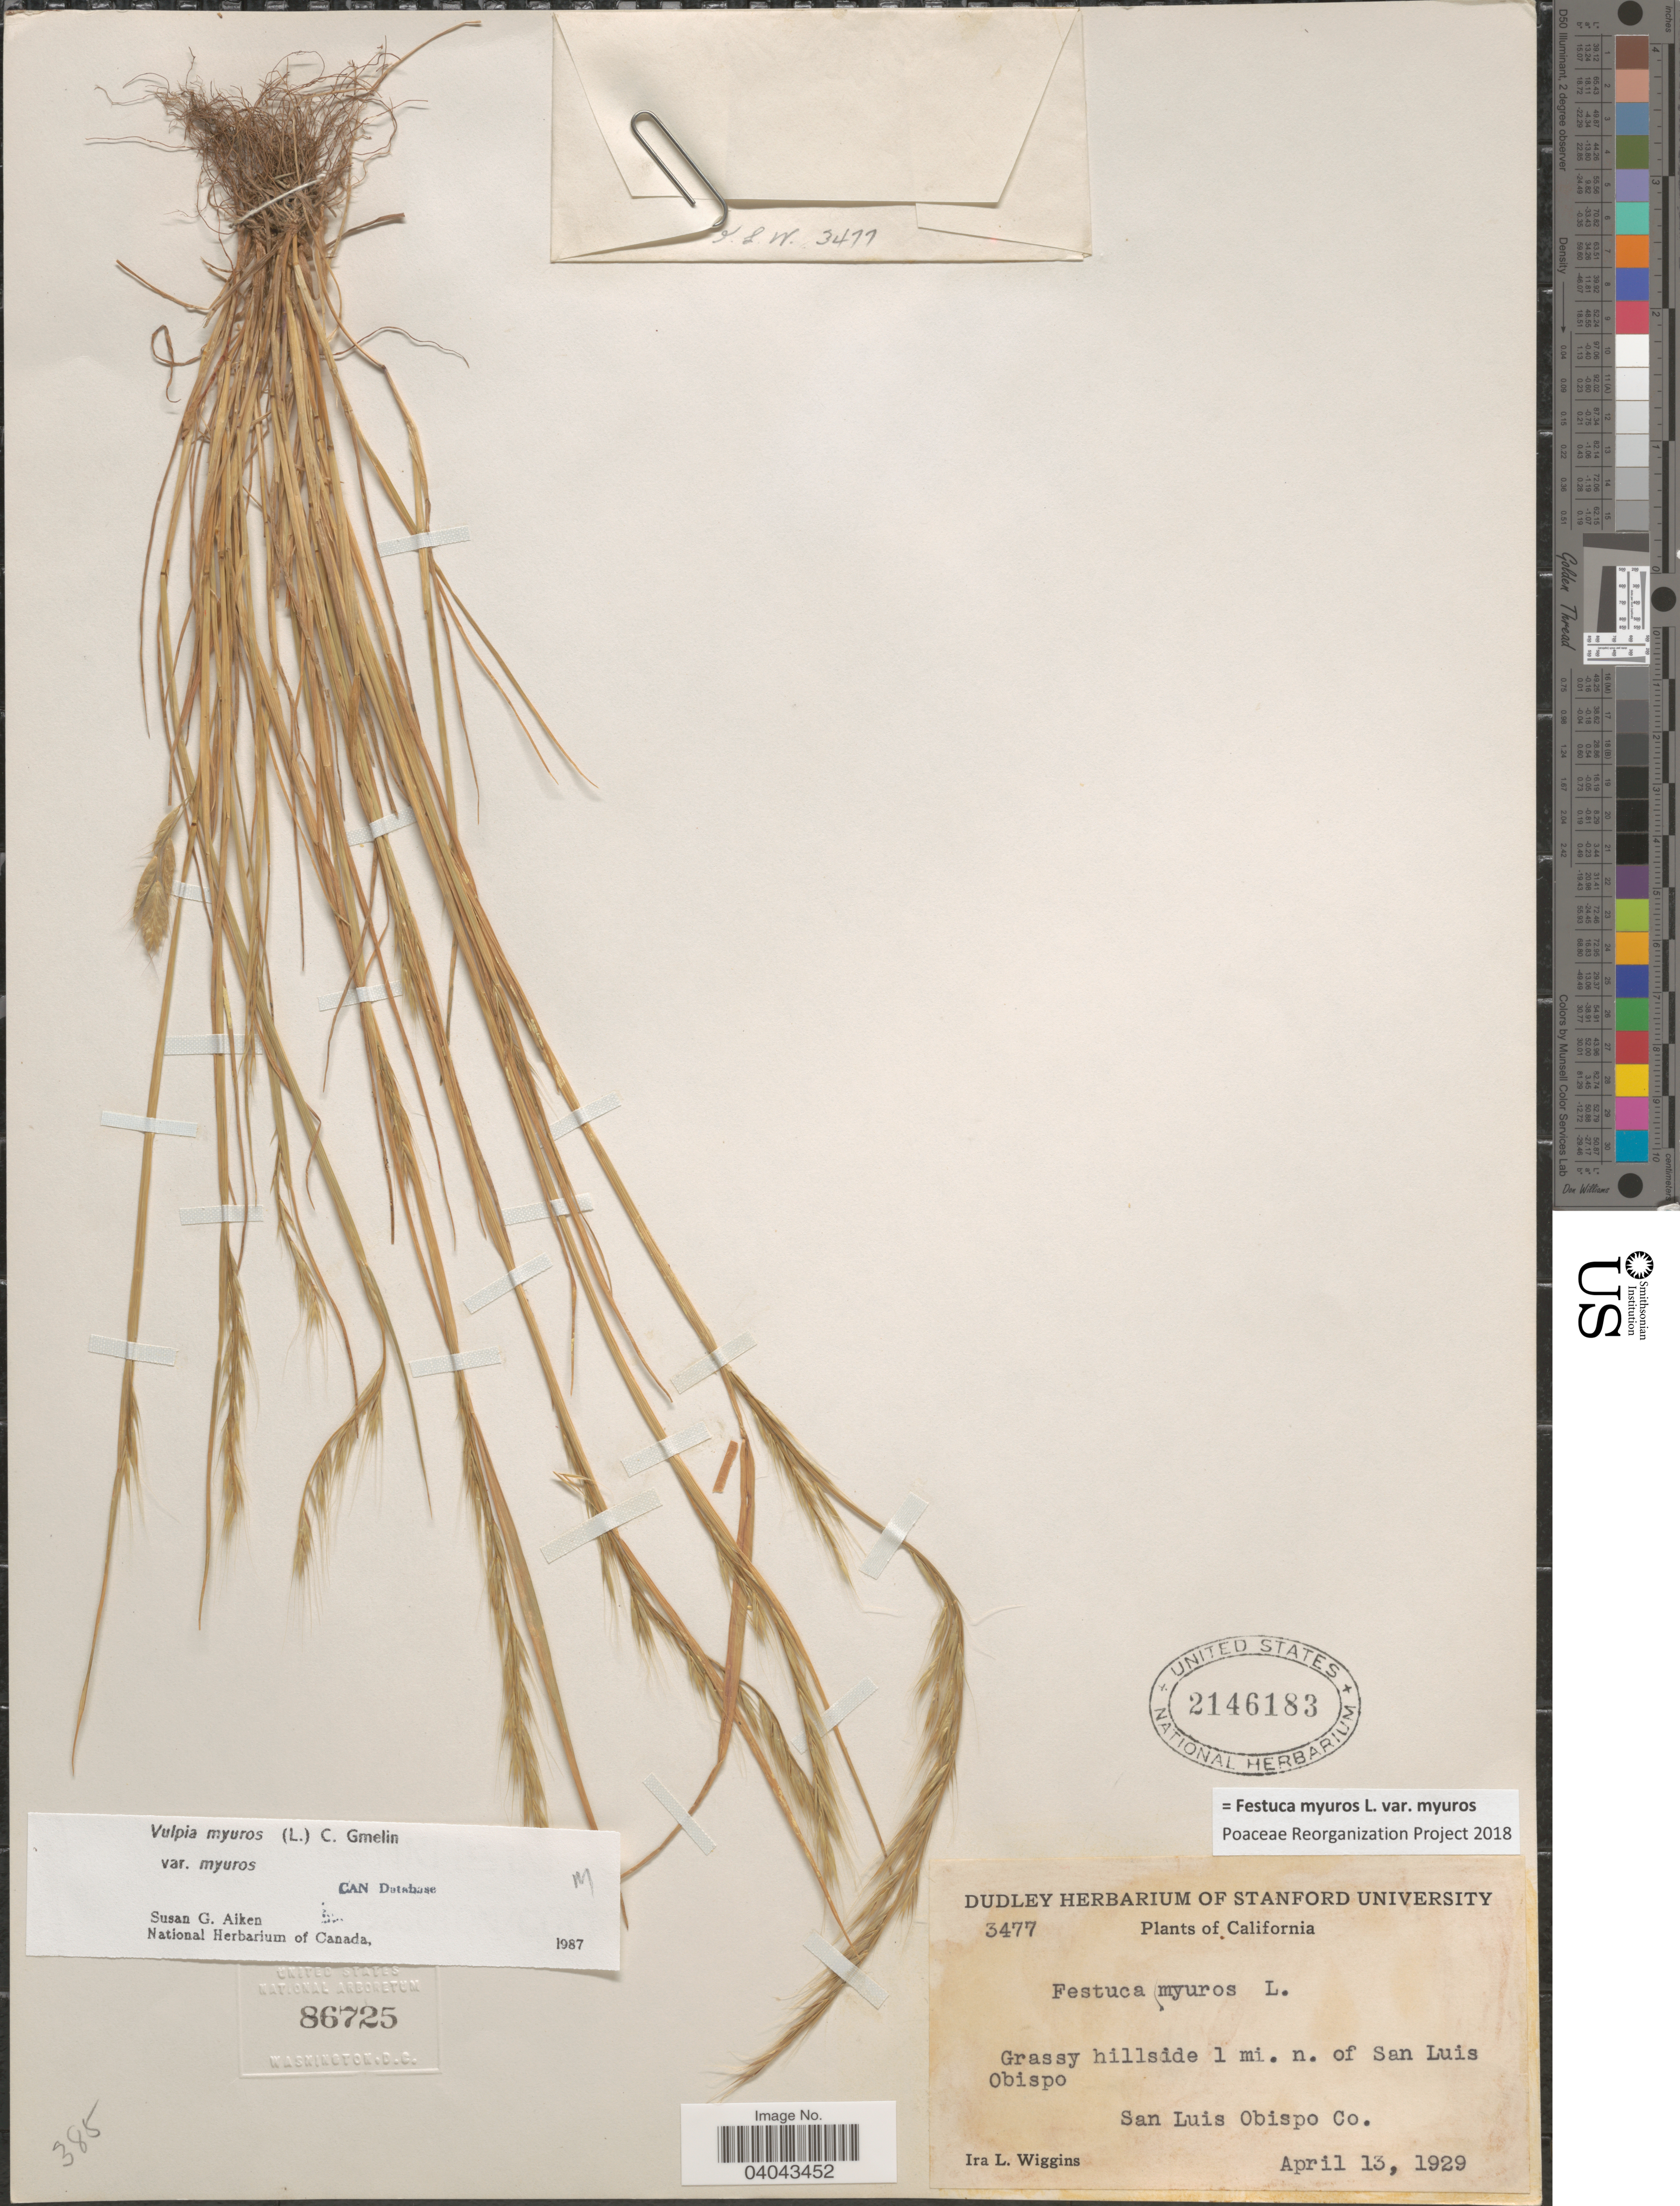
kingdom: Plantae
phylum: Tracheophyta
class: Liliopsida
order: Poales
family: Poaceae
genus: Festuca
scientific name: Festuca myuros var. myuros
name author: L.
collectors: I. L. Wiggins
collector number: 3477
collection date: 1929-04-13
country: United States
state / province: California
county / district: San Luis Obispo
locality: Grassy hillside 1 mi. n. of San Luis Obispo. San Luis Obispo Co.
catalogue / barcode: US 2146183